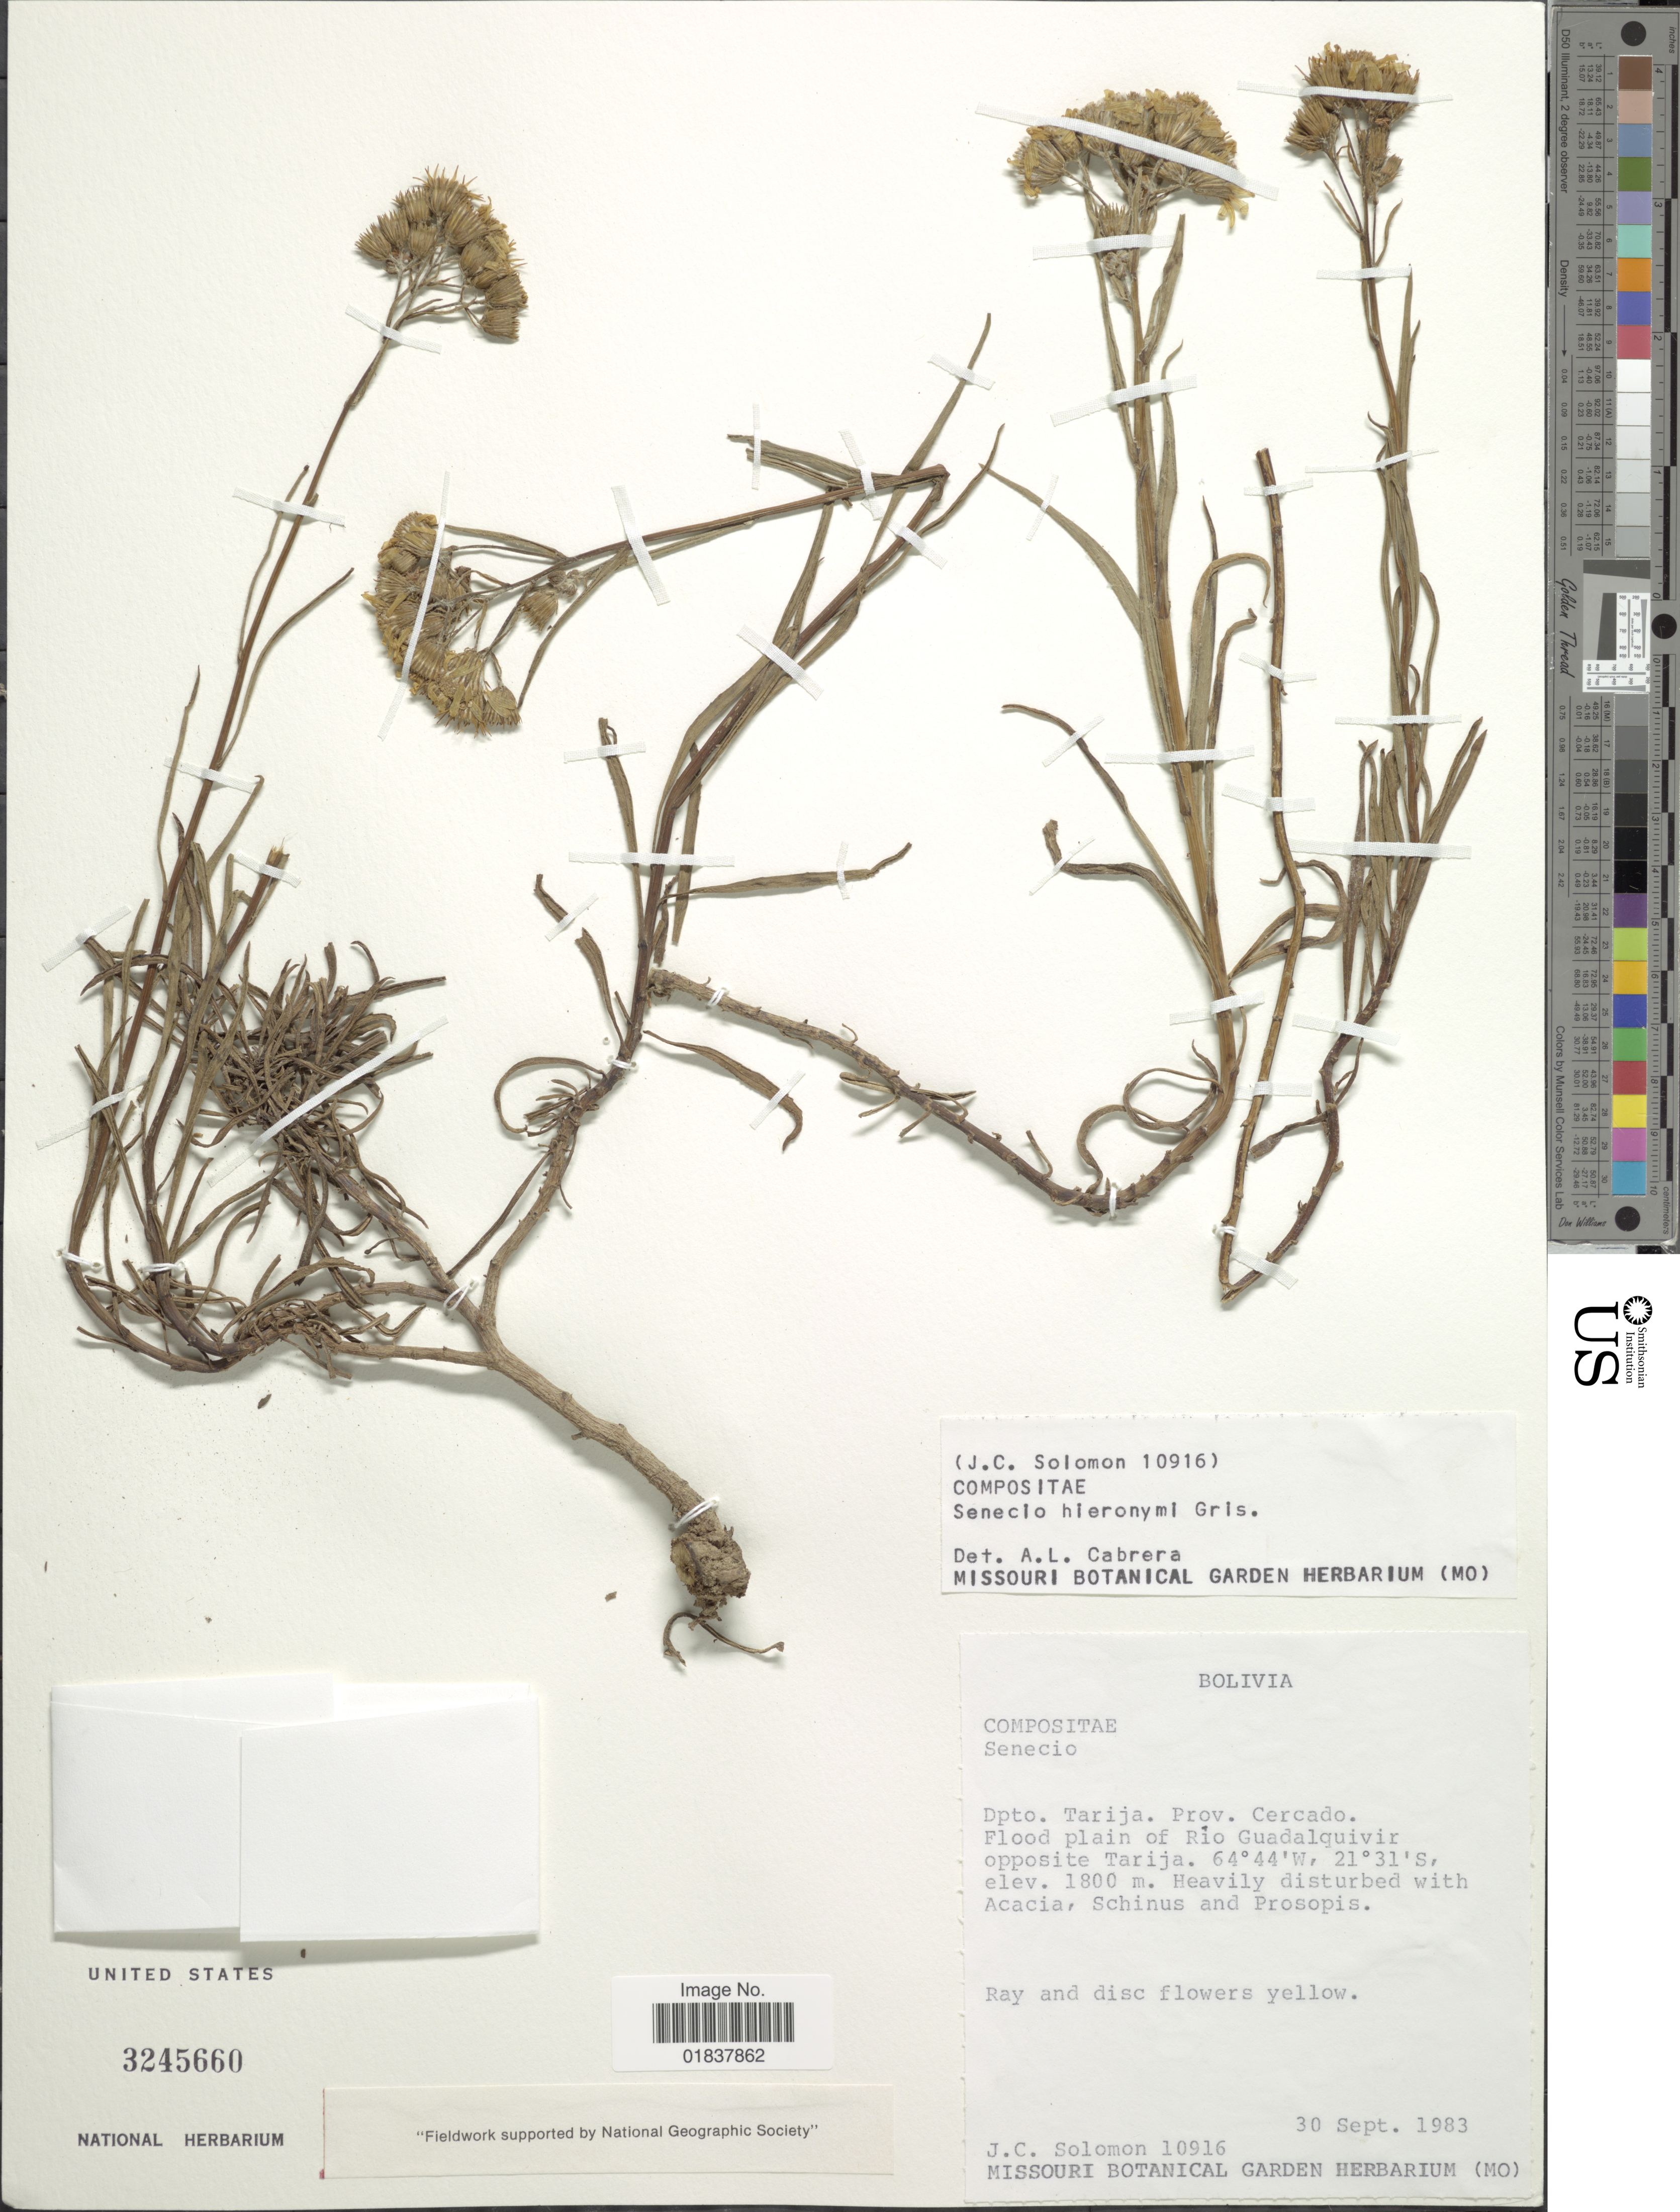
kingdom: Plantae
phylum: Tracheophyta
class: Magnoliopsida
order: Asterales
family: Asteraceae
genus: Senecio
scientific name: Senecio hieronymi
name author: Griseb.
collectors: J. C. Solomon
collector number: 10916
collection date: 1983-09-30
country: Bolivia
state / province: Tarija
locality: Prov. Cercado, flood plain of Rio Guadalquivir opposite Tarija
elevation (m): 1800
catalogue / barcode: US 3245660